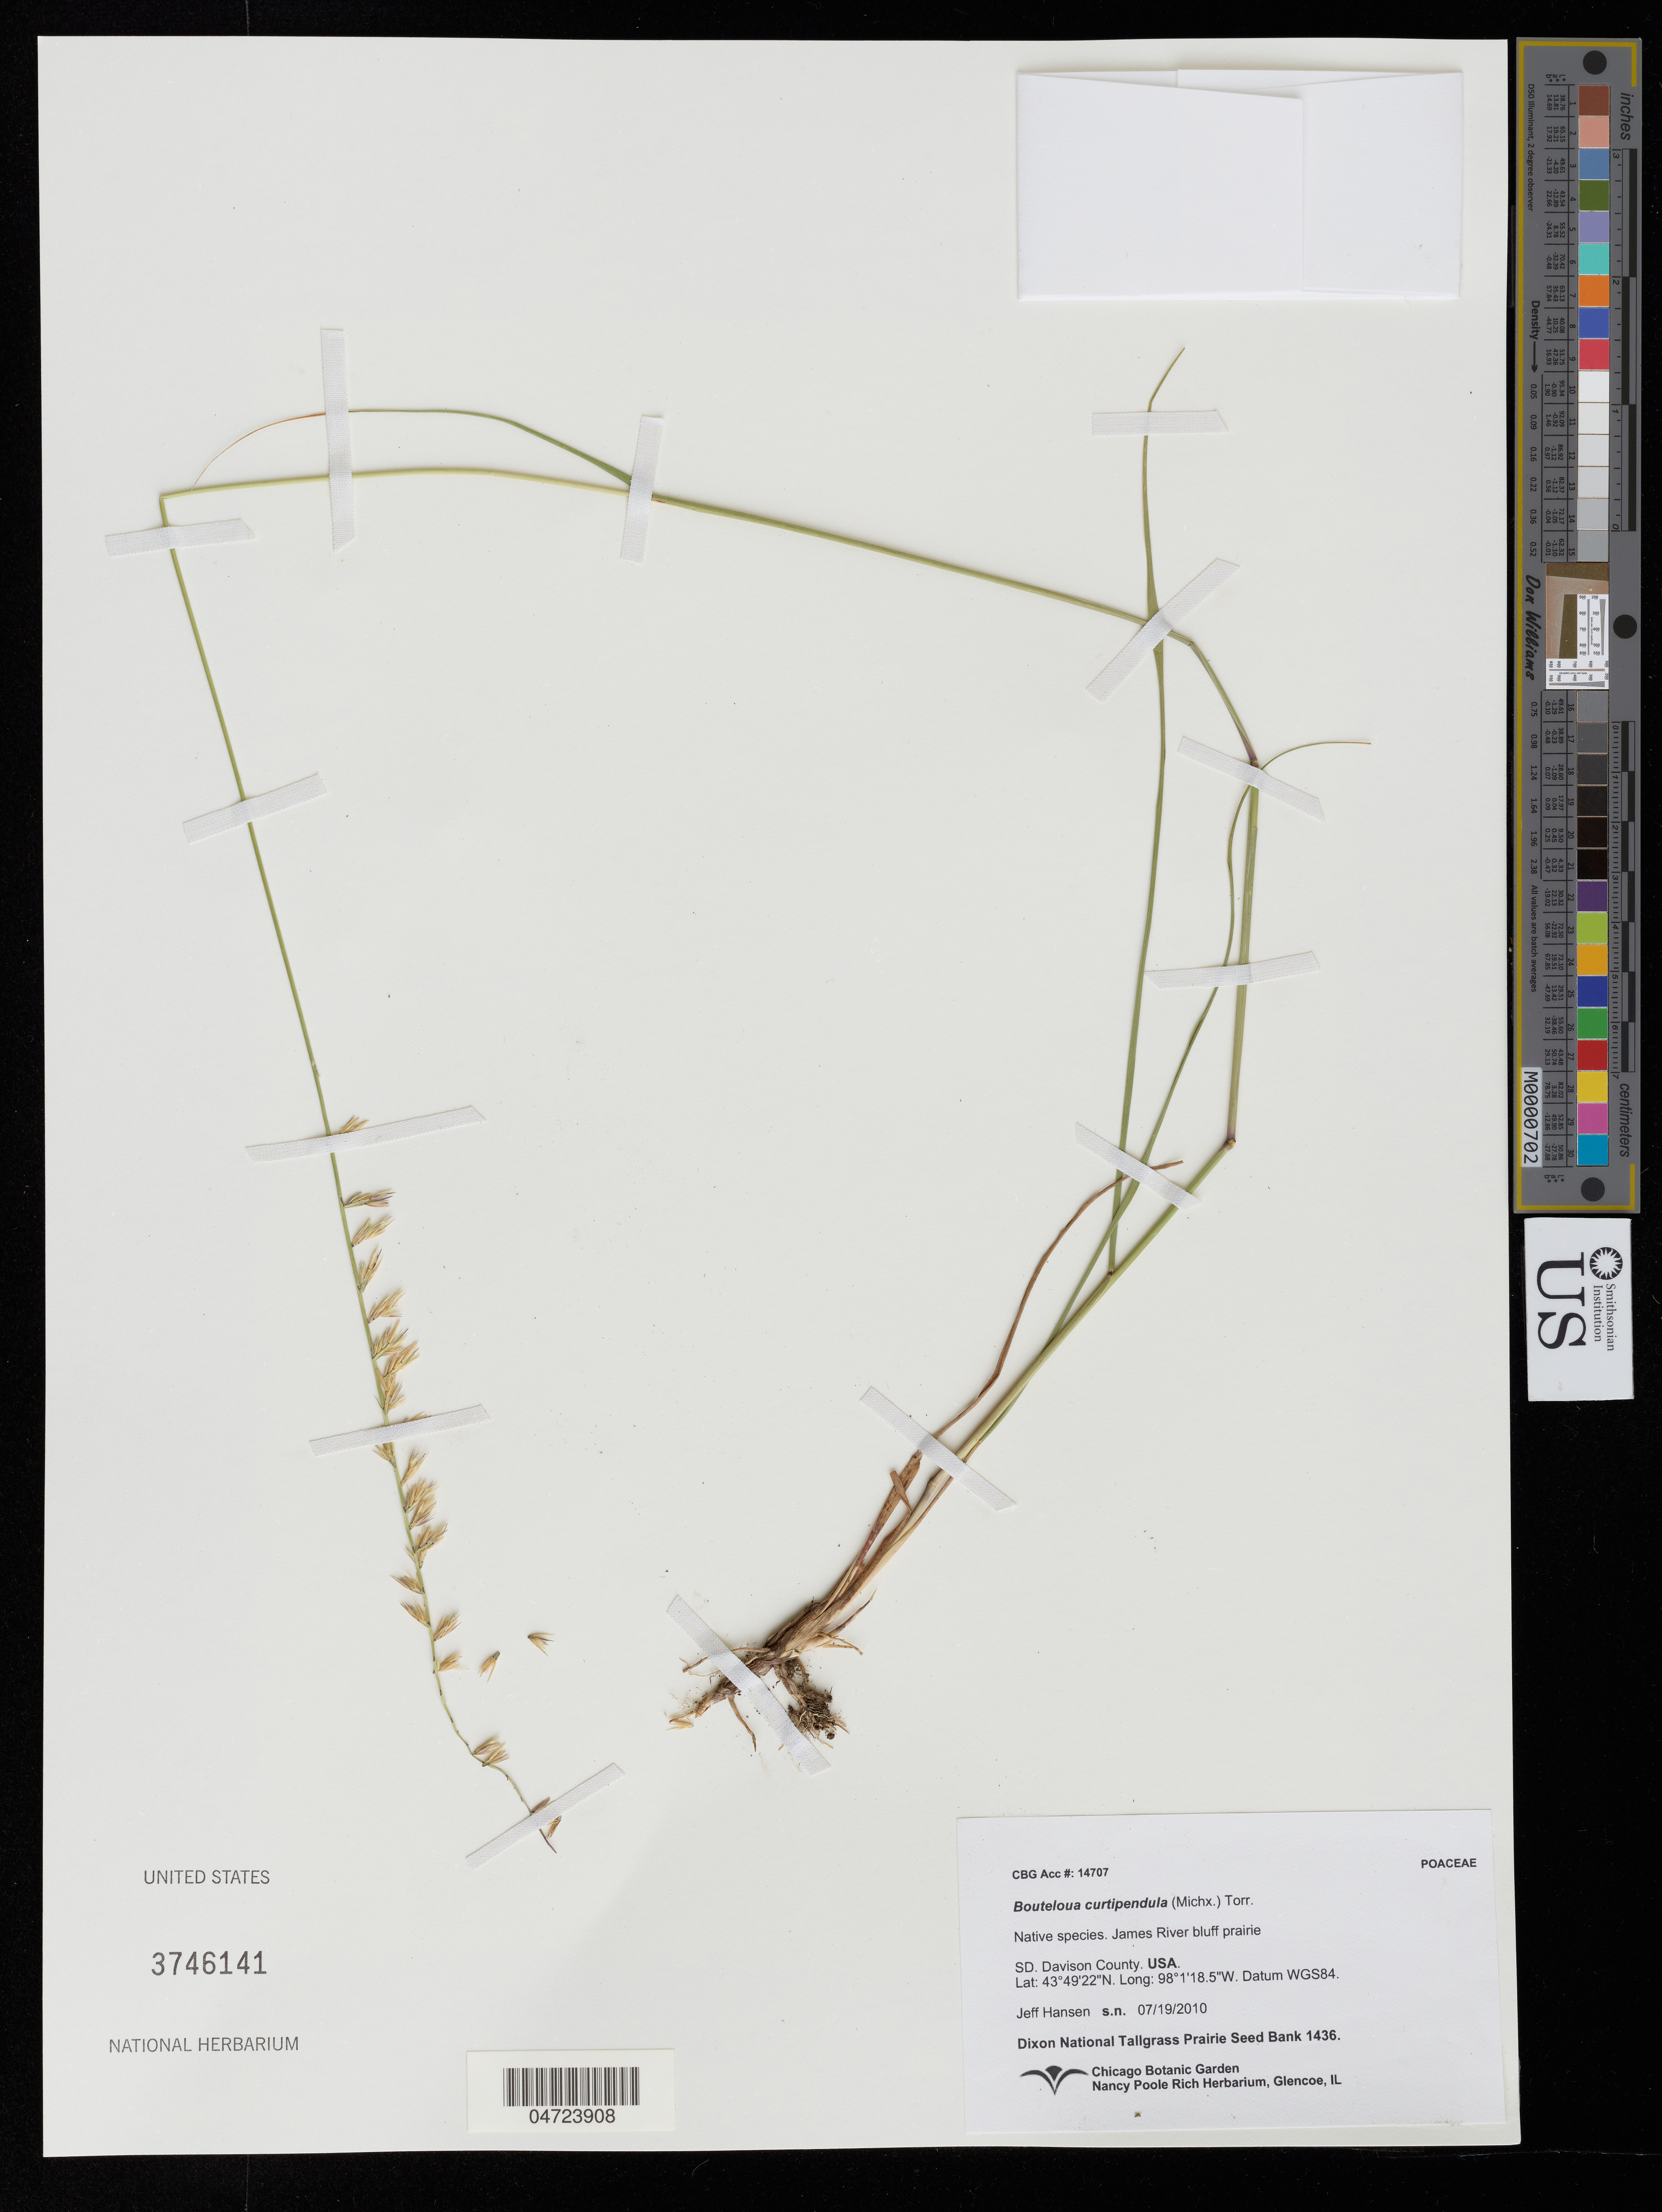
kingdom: Plantae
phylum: Tracheophyta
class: Liliopsida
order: Poales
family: Poaceae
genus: Bouteloua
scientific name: Bouteloua curtipendula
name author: (Michx.) Torr.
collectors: J. Hansen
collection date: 2010-07-19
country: United States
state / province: South Dakota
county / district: Davison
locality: Davison County. James River bluff prairie.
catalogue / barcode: US 3746141